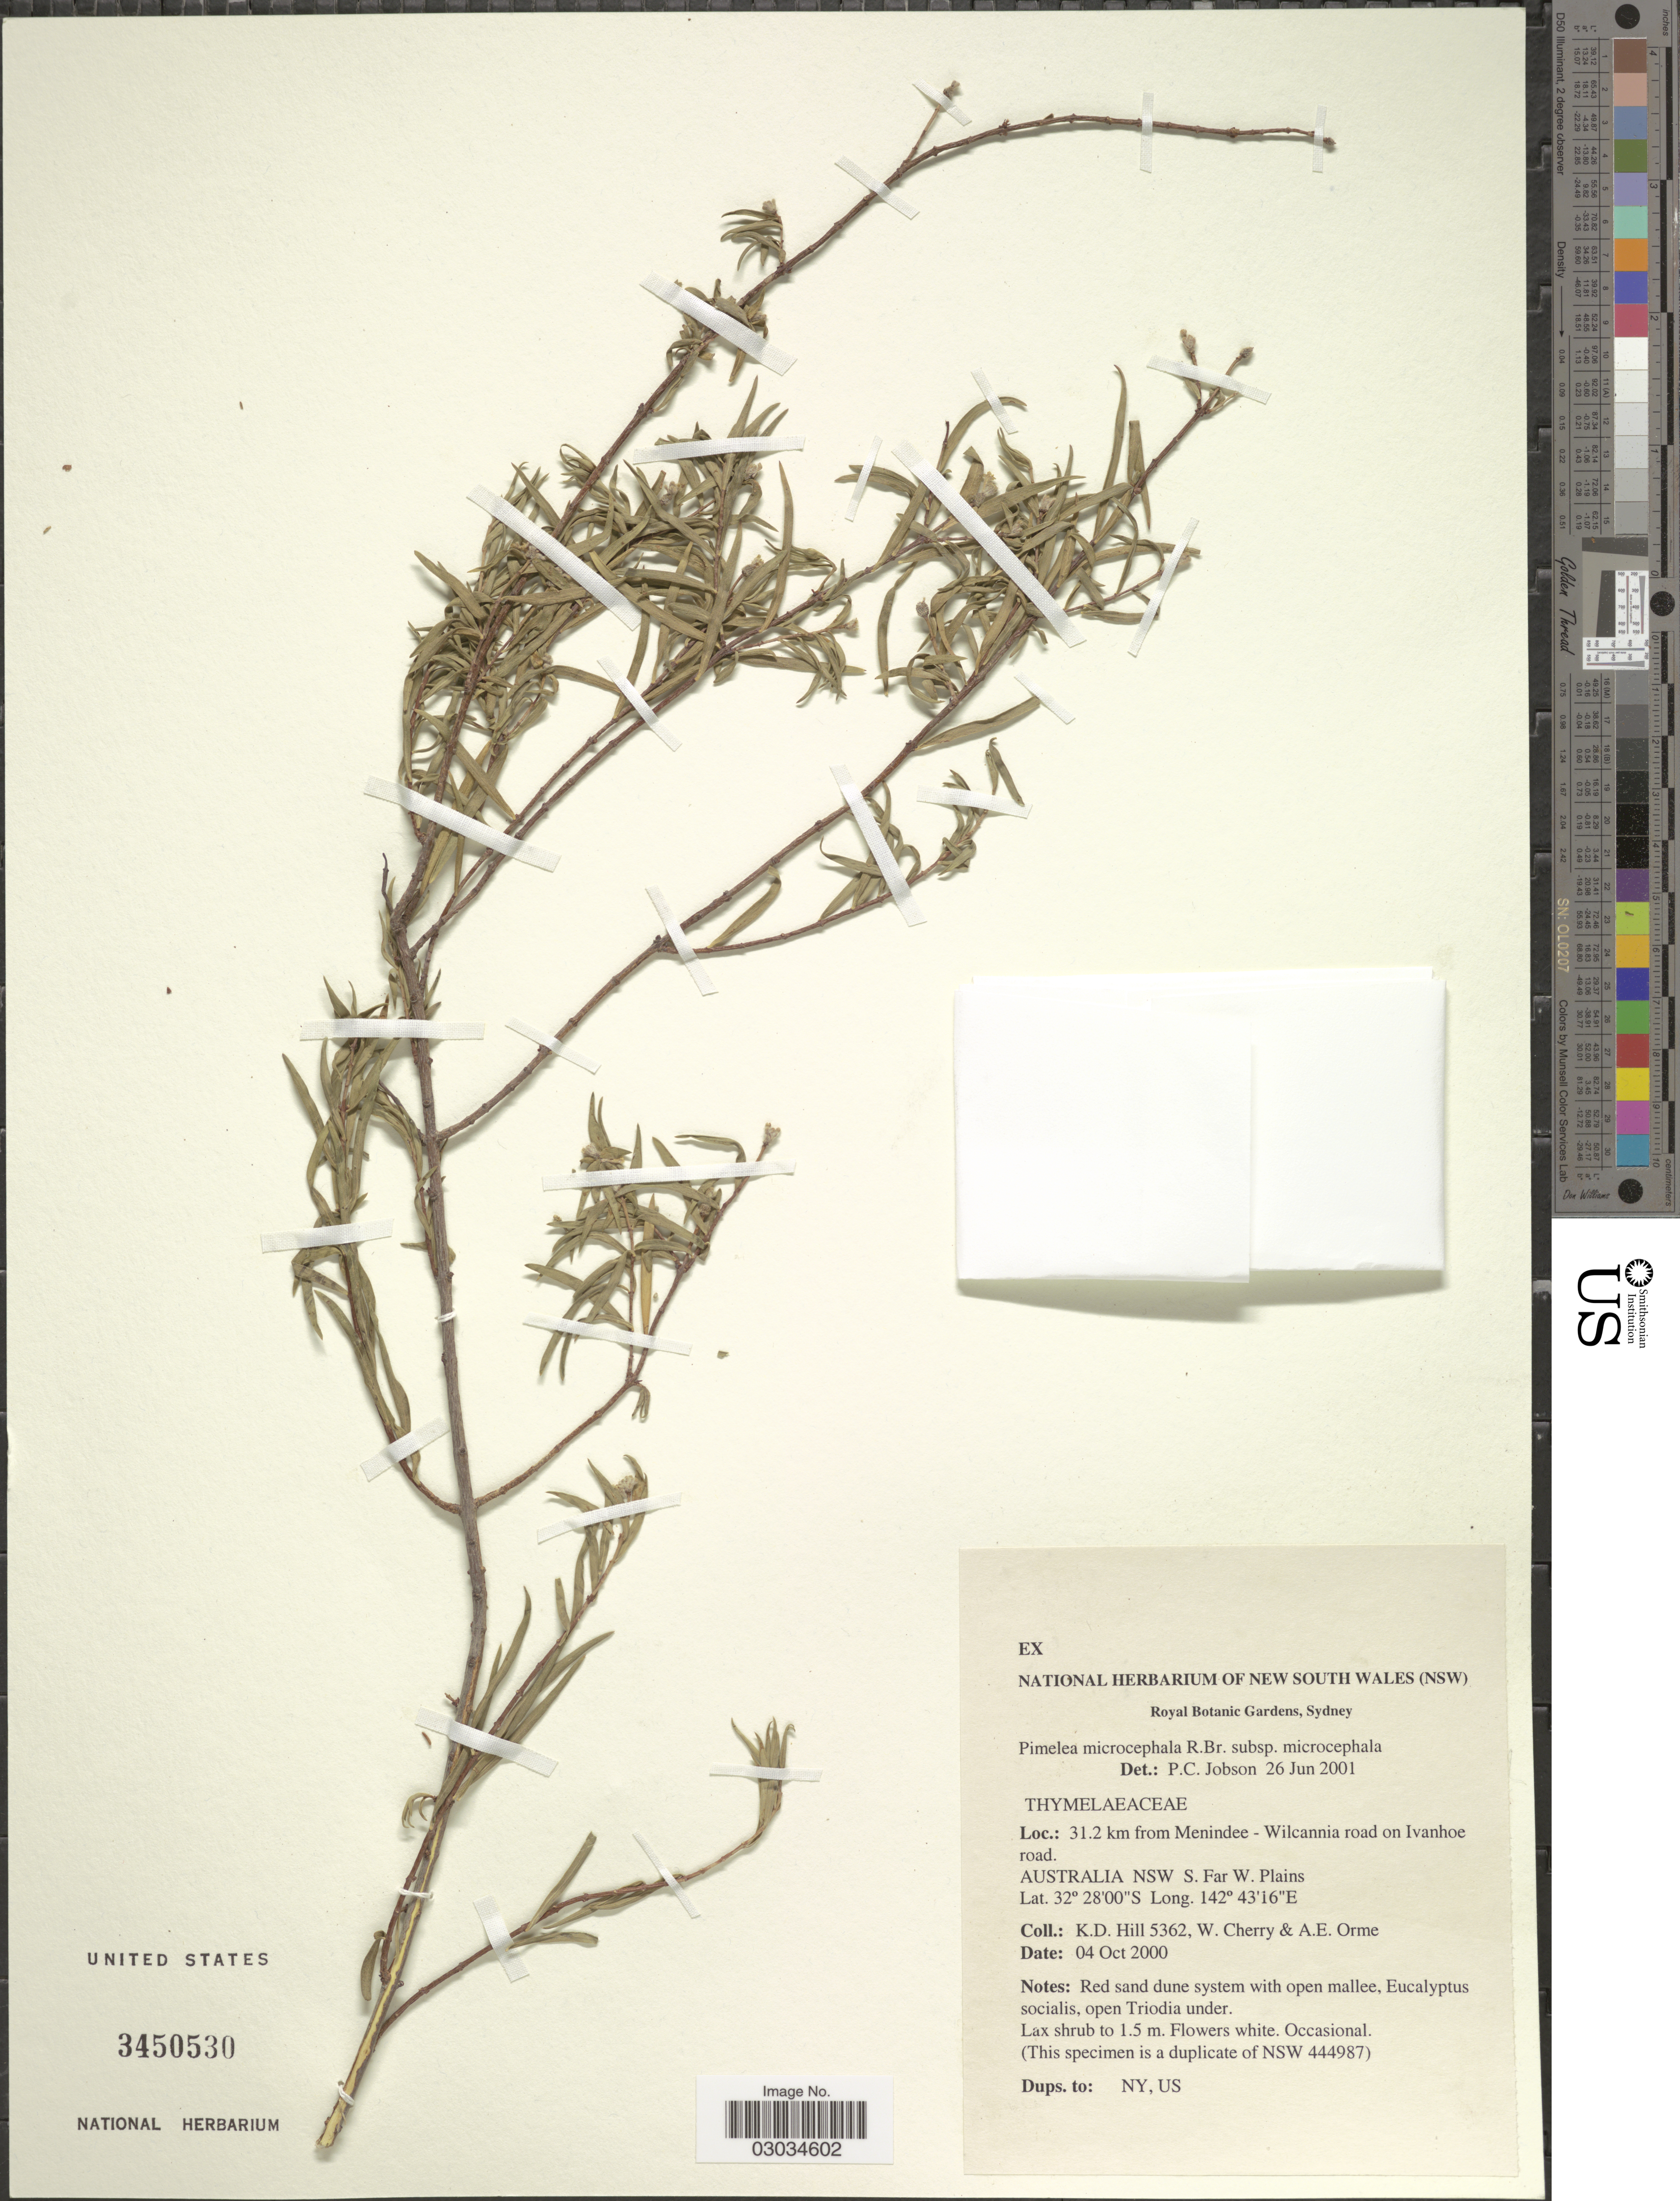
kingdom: Plantae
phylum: Tracheophyta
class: Magnoliopsida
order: Malvales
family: Thymelaeaceae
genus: Pimelea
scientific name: Pimelea microcephala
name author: R. Br.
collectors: K. D. Hill, W. A. Cherry & A. Orme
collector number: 5362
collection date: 2000-10-04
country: Australia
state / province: New South Wales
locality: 31.2 km from Menindee - Wilcannia road on Ivanhoe road. NSW S. Far W. Plains.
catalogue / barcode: US 3450530